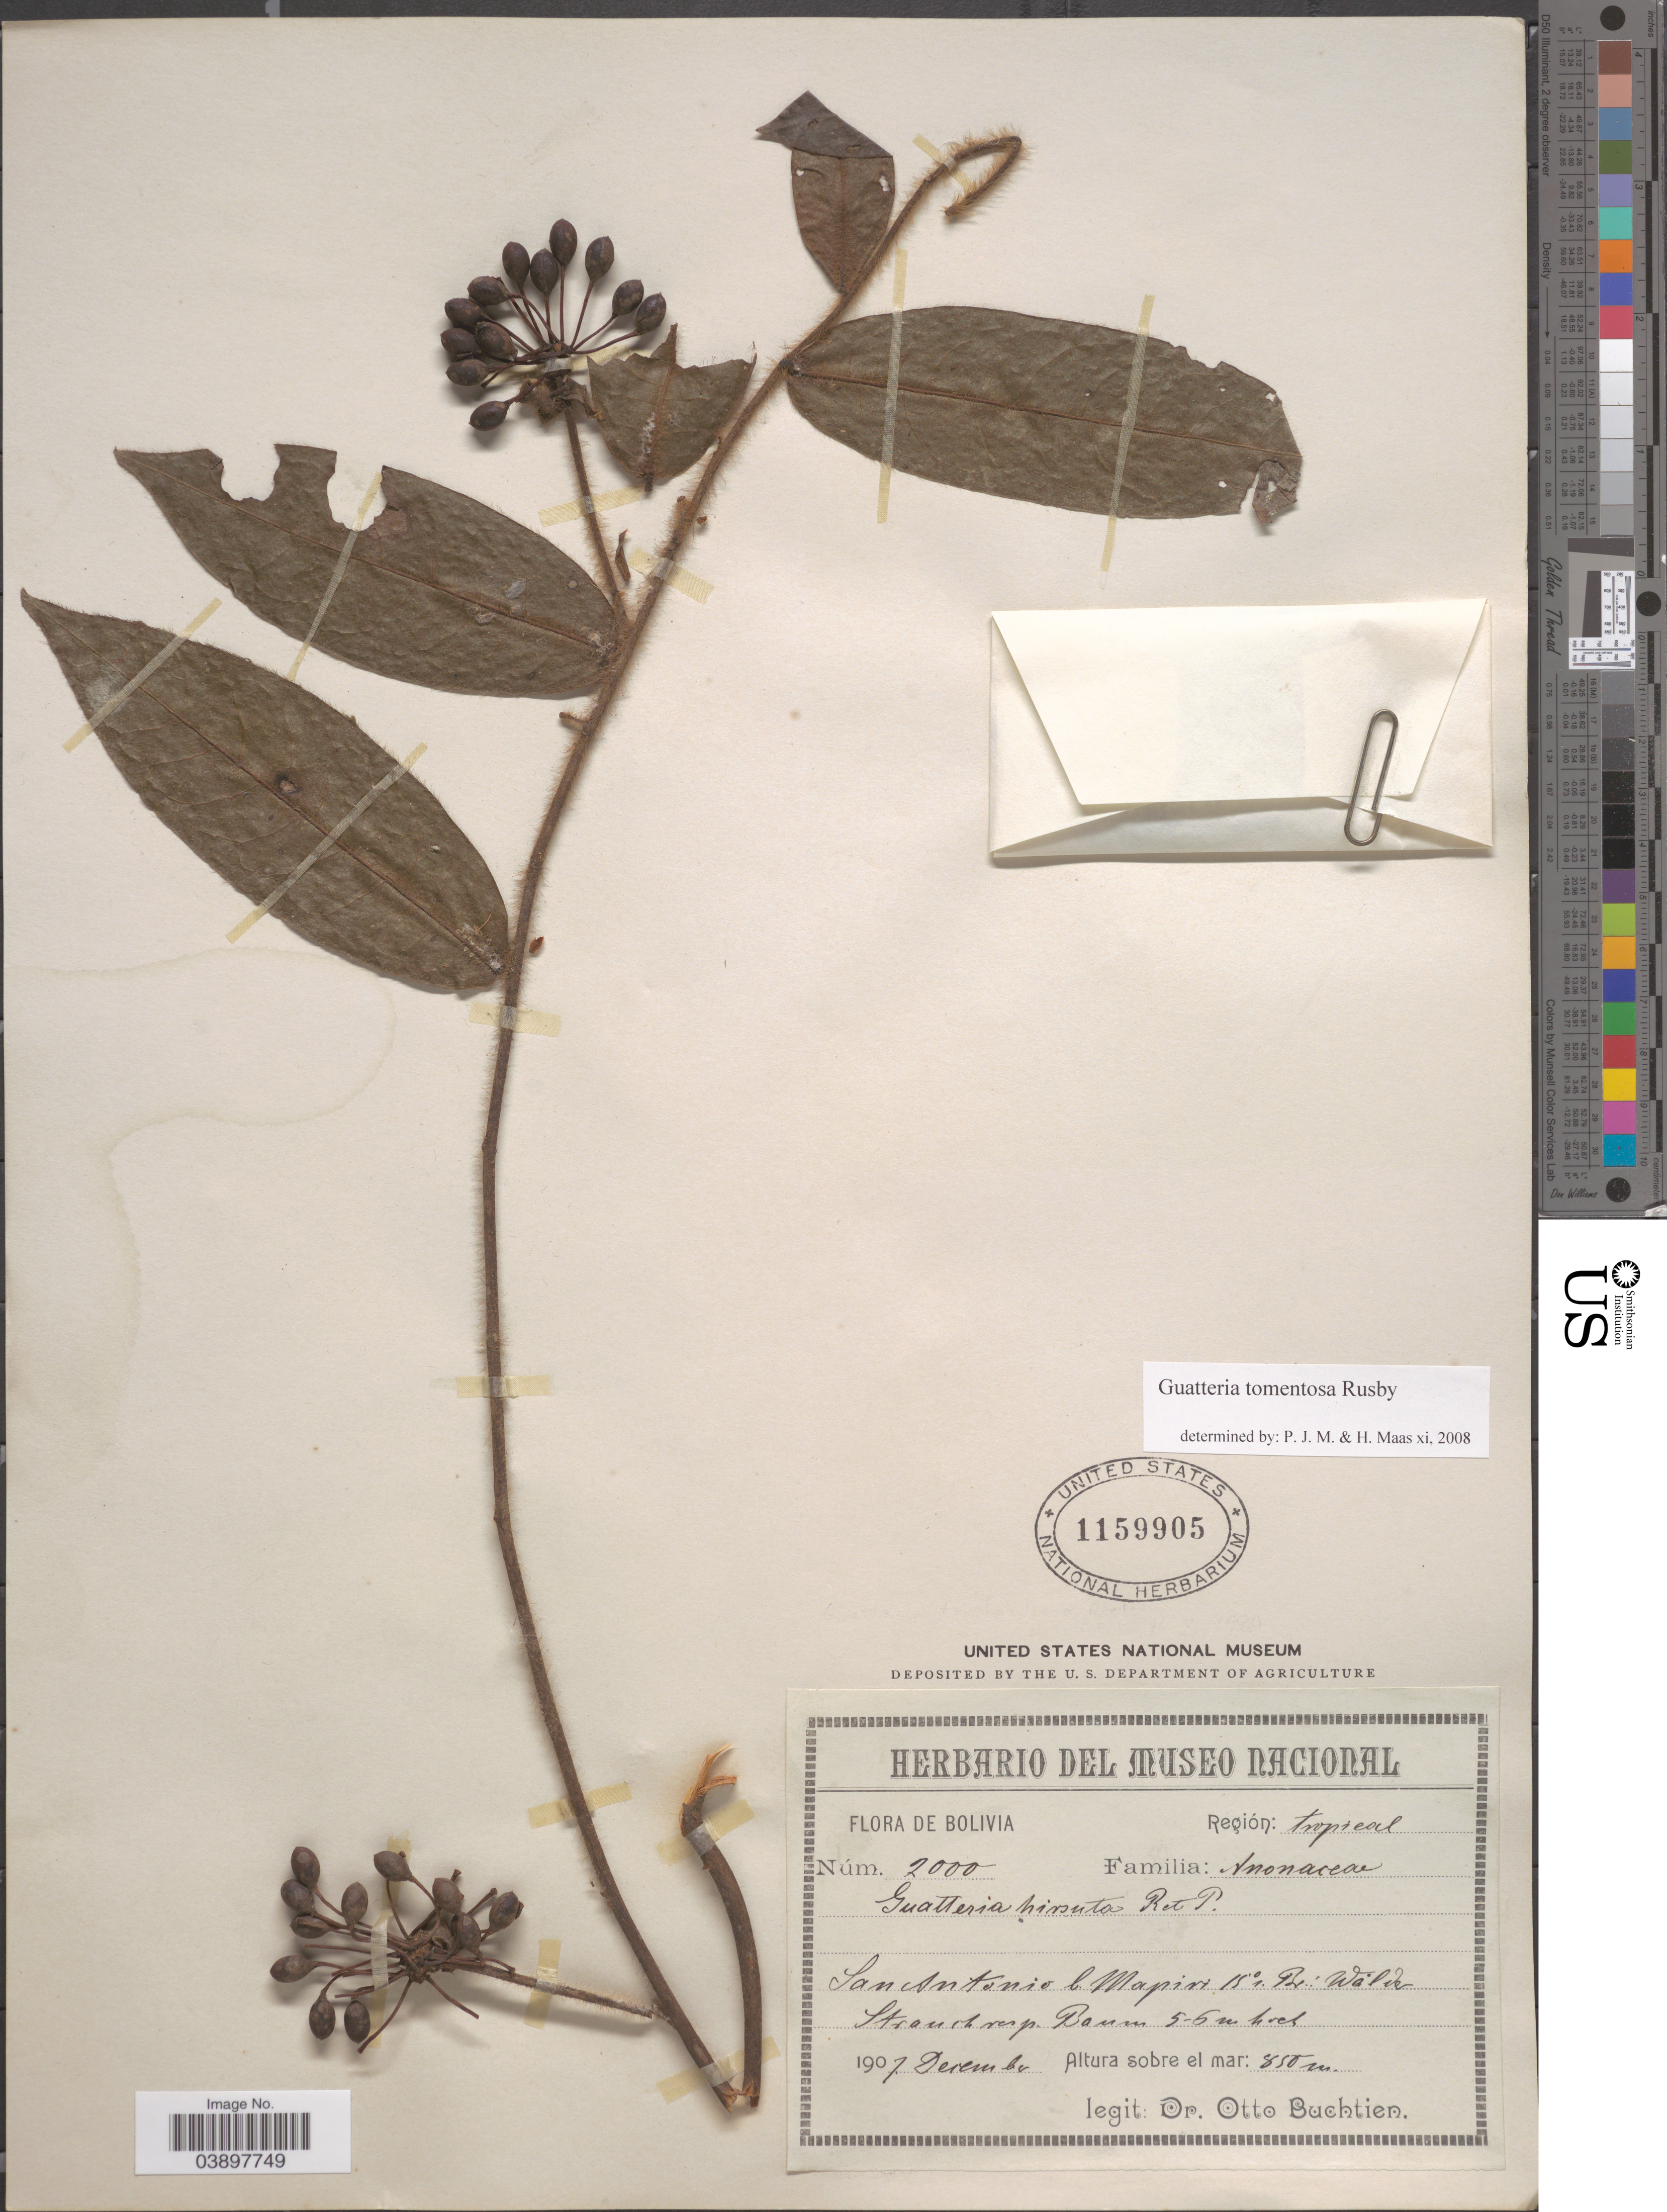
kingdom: Plantae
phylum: Tracheophyta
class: Magnoliopsida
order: Magnoliales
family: Annonaceae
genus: Guatteria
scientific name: Guatteria tomentosa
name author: Rusby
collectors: O. Buchtien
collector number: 2000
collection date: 1907-12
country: Bolivia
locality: Región: tropical. San Antonio b. Mapiri 15°n Br: Walder.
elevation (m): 850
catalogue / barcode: US 1159905